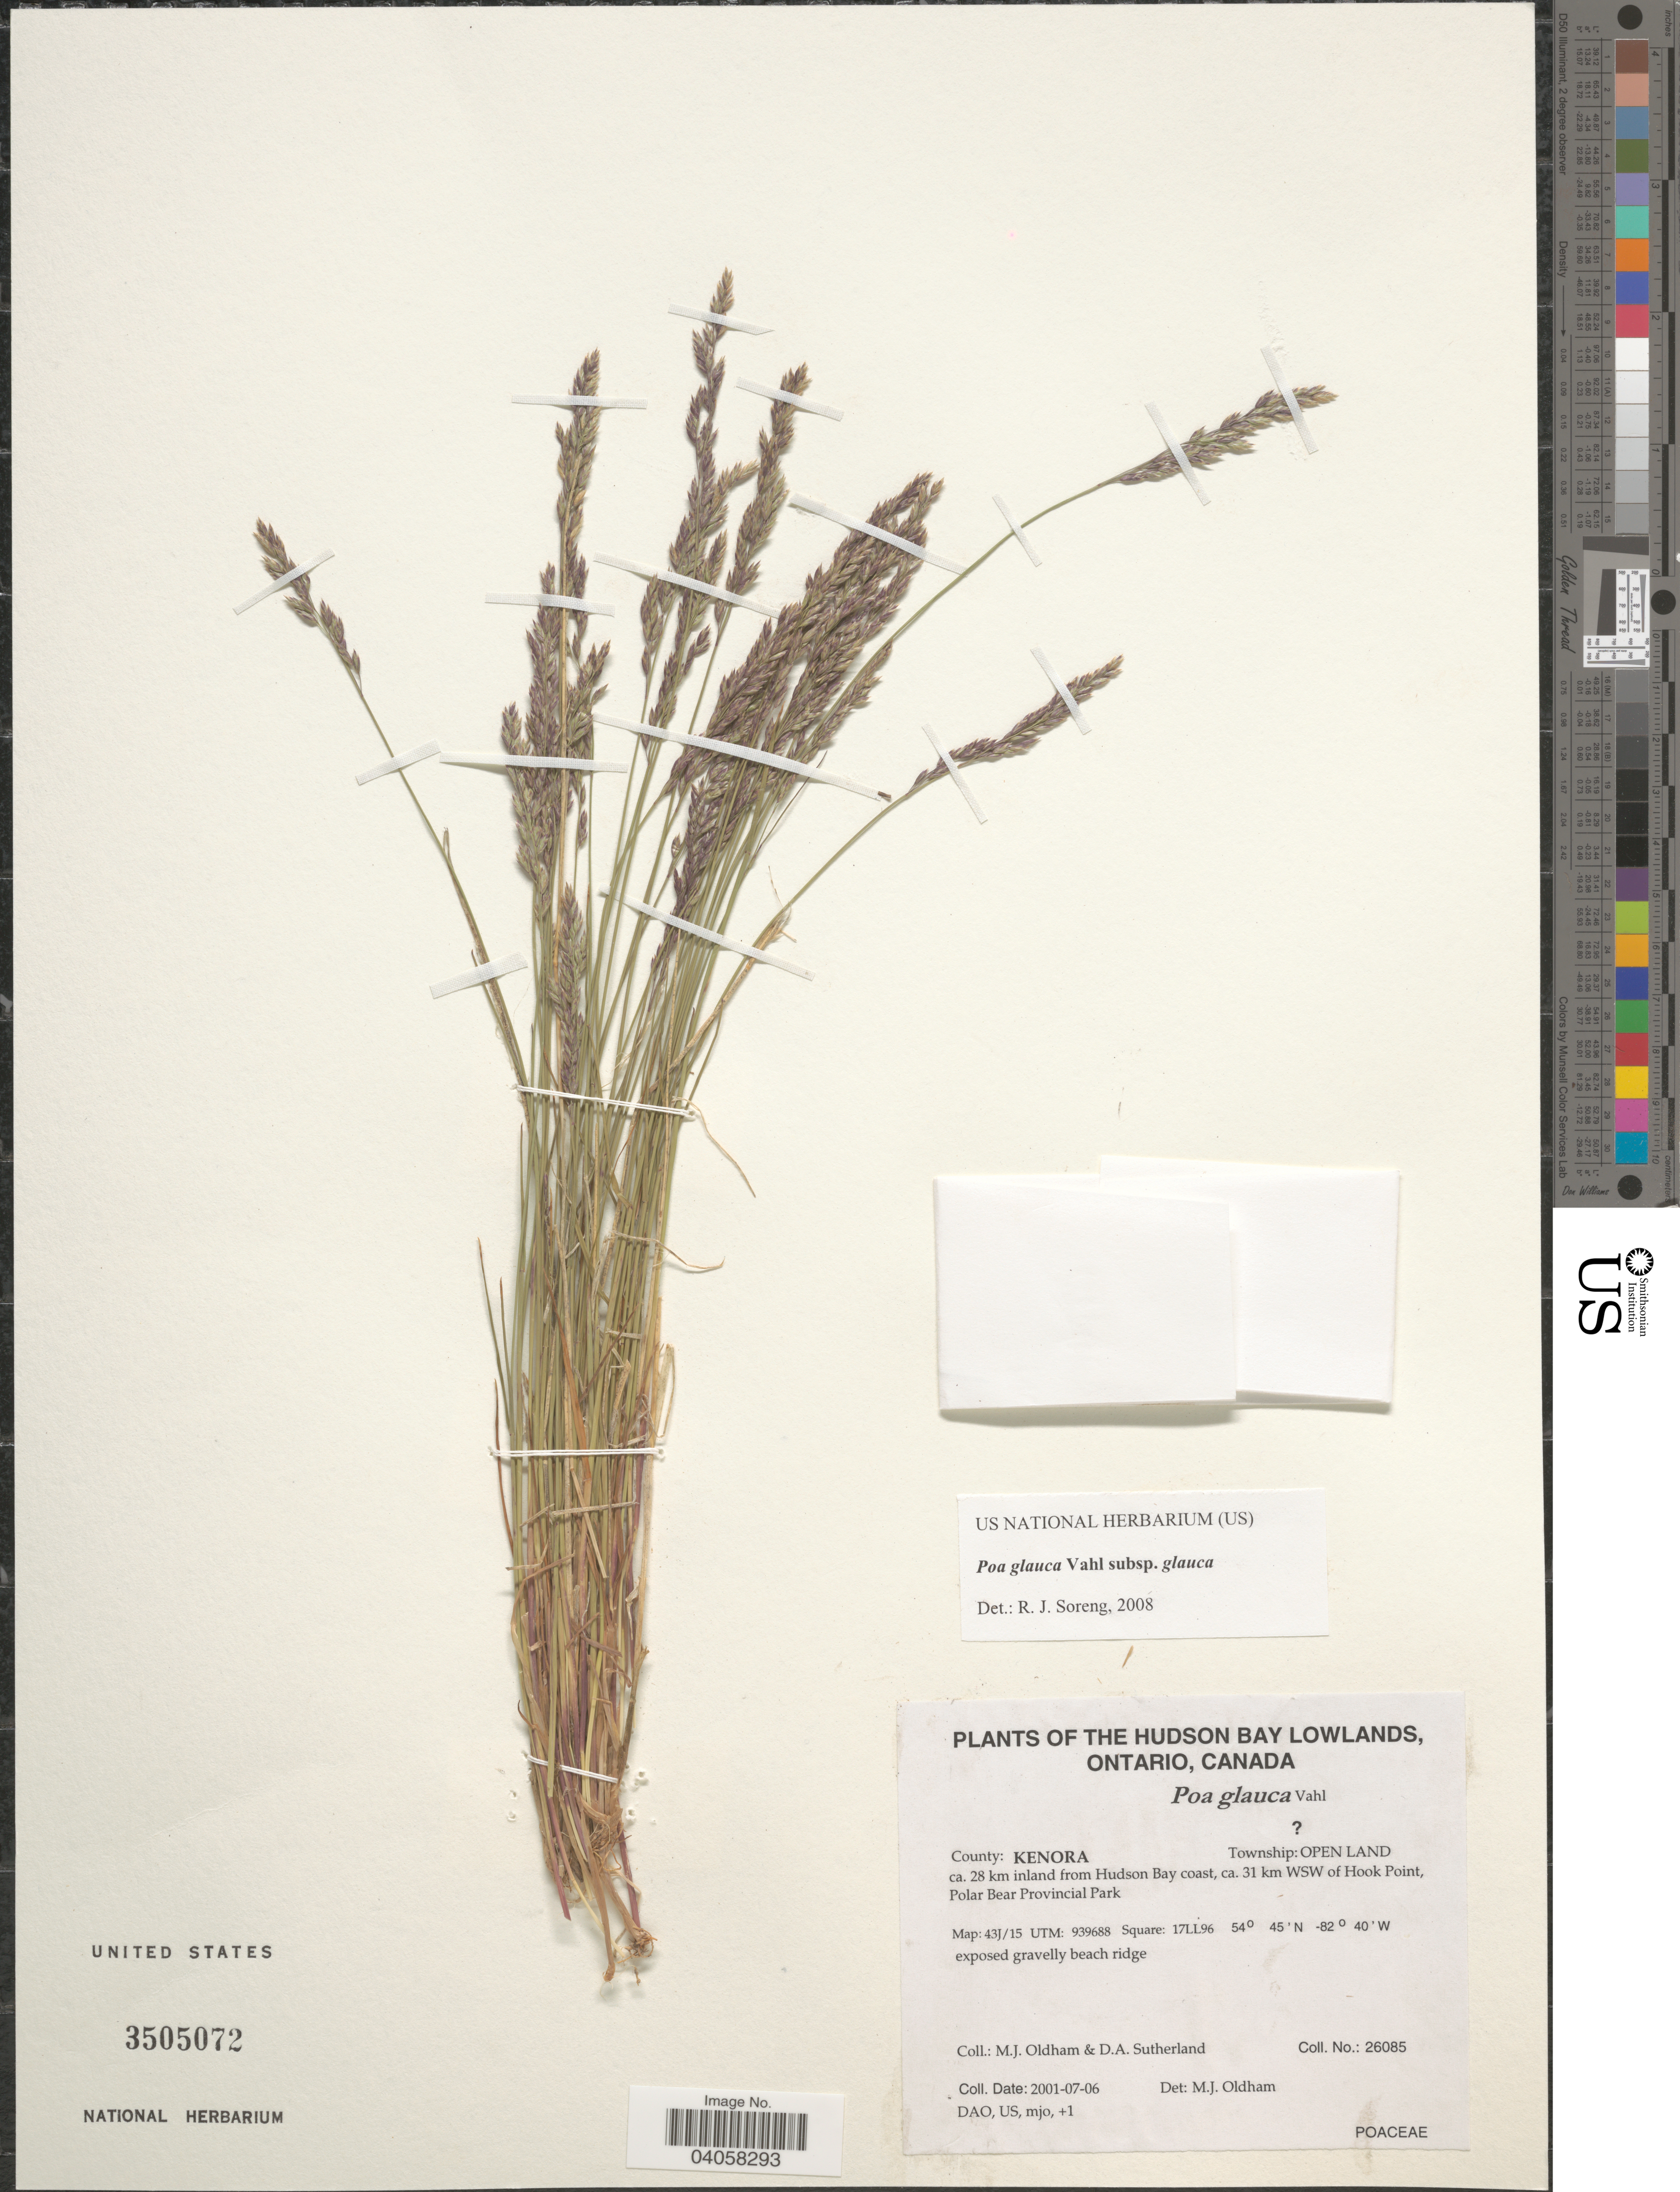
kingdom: Plantae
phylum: Tracheophyta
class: Liliopsida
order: Poales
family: Poaceae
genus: Poa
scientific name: Poa glauca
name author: Vahl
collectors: M. Oldham & D. Sutherland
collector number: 26085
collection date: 2001-07-06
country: Canada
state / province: Ontario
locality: Hudson Bay Lowlands. County: Kenora. Township: Open Land. Ca. 28 km inland from Hudson Bay coast, ca. 31 km WSW of Hook Point, Polar Bear Provincial Park. Map: 43J/15. UTM: 939688. Square: 17LL96.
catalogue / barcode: US 3505072